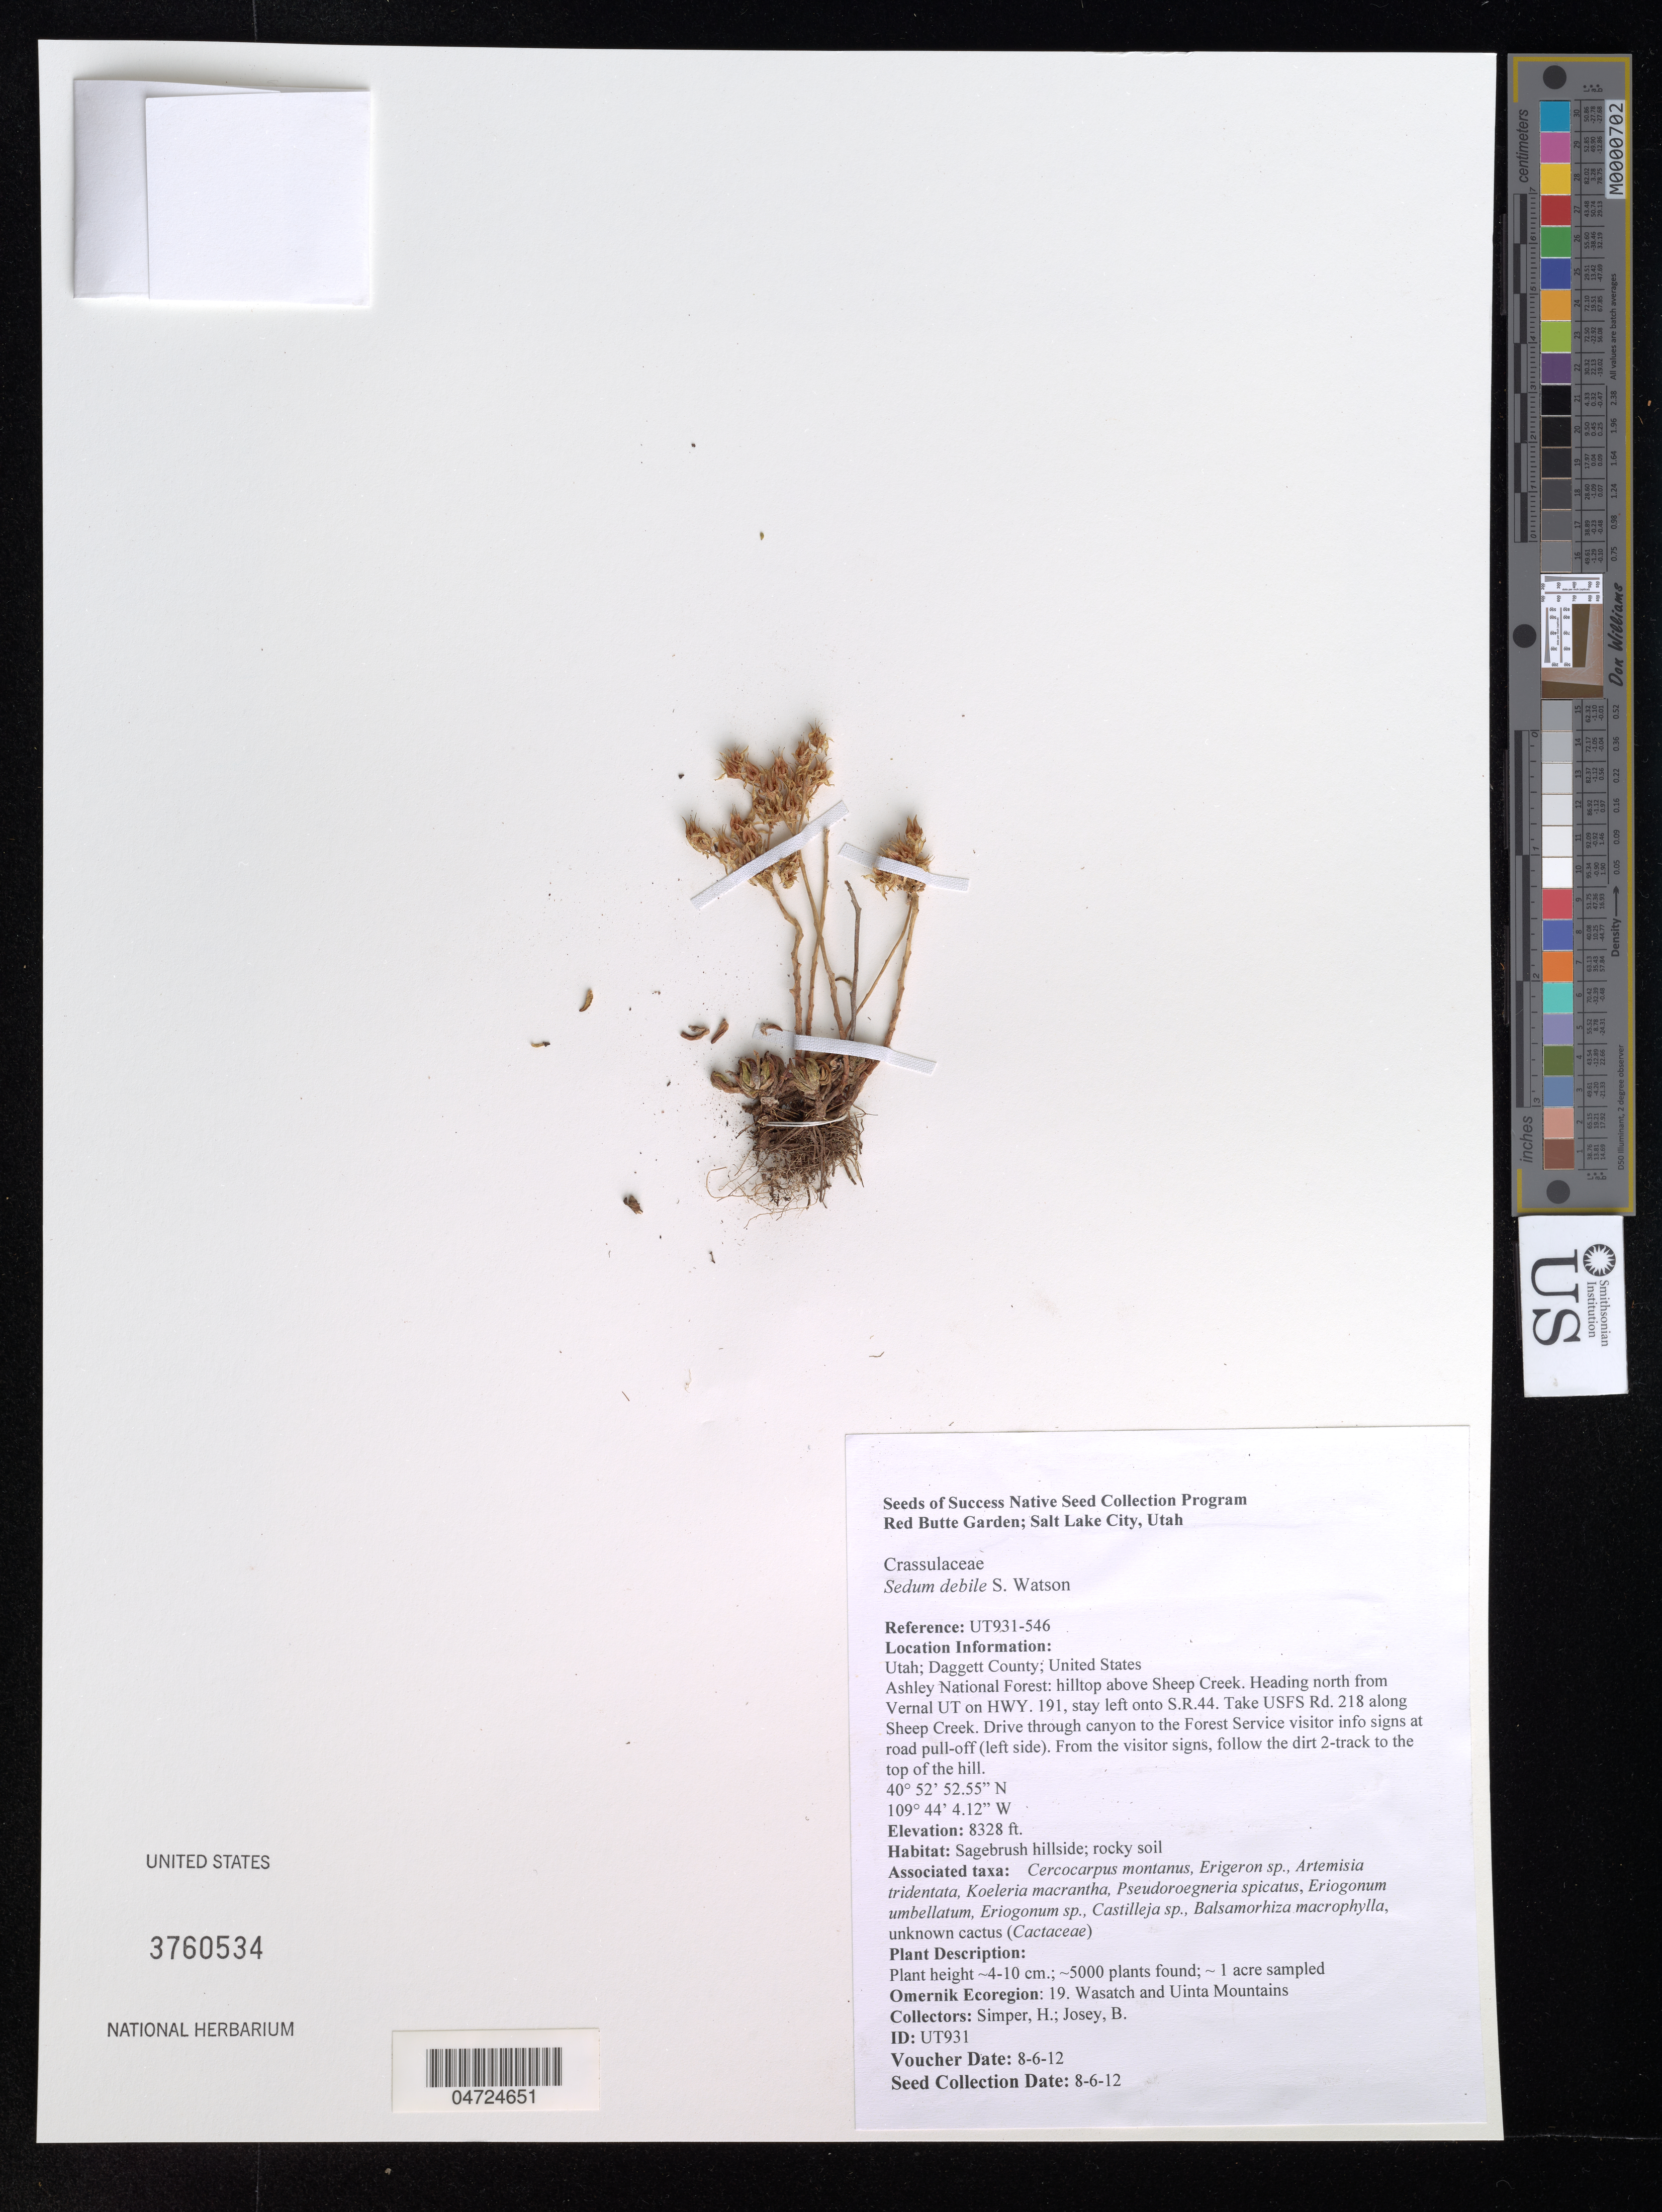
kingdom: Plantae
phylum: Tracheophyta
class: Magnoliopsida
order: Saxifragales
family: Crassulaceae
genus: Sedum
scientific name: Sedum debile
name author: S. Watson in C. King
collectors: H. Simper & B. Josey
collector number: UT931-546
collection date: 2012-08-06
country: United States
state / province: Utah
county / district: Daggett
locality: Daggett County. Ashley National Forest: hilltop above Sheep Creek. Heading north from Vernal UT on HWY. 191, stay left onto S. R. 44. Take USFS Rd. 218 along Sheep Creek. Drive through canyon to the Forest Service visitor info signs at road pull-off (left side). Omernik Ecoregion: 19. Wasatch and Uinta Mountains.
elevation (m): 2538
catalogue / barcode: US 3760534